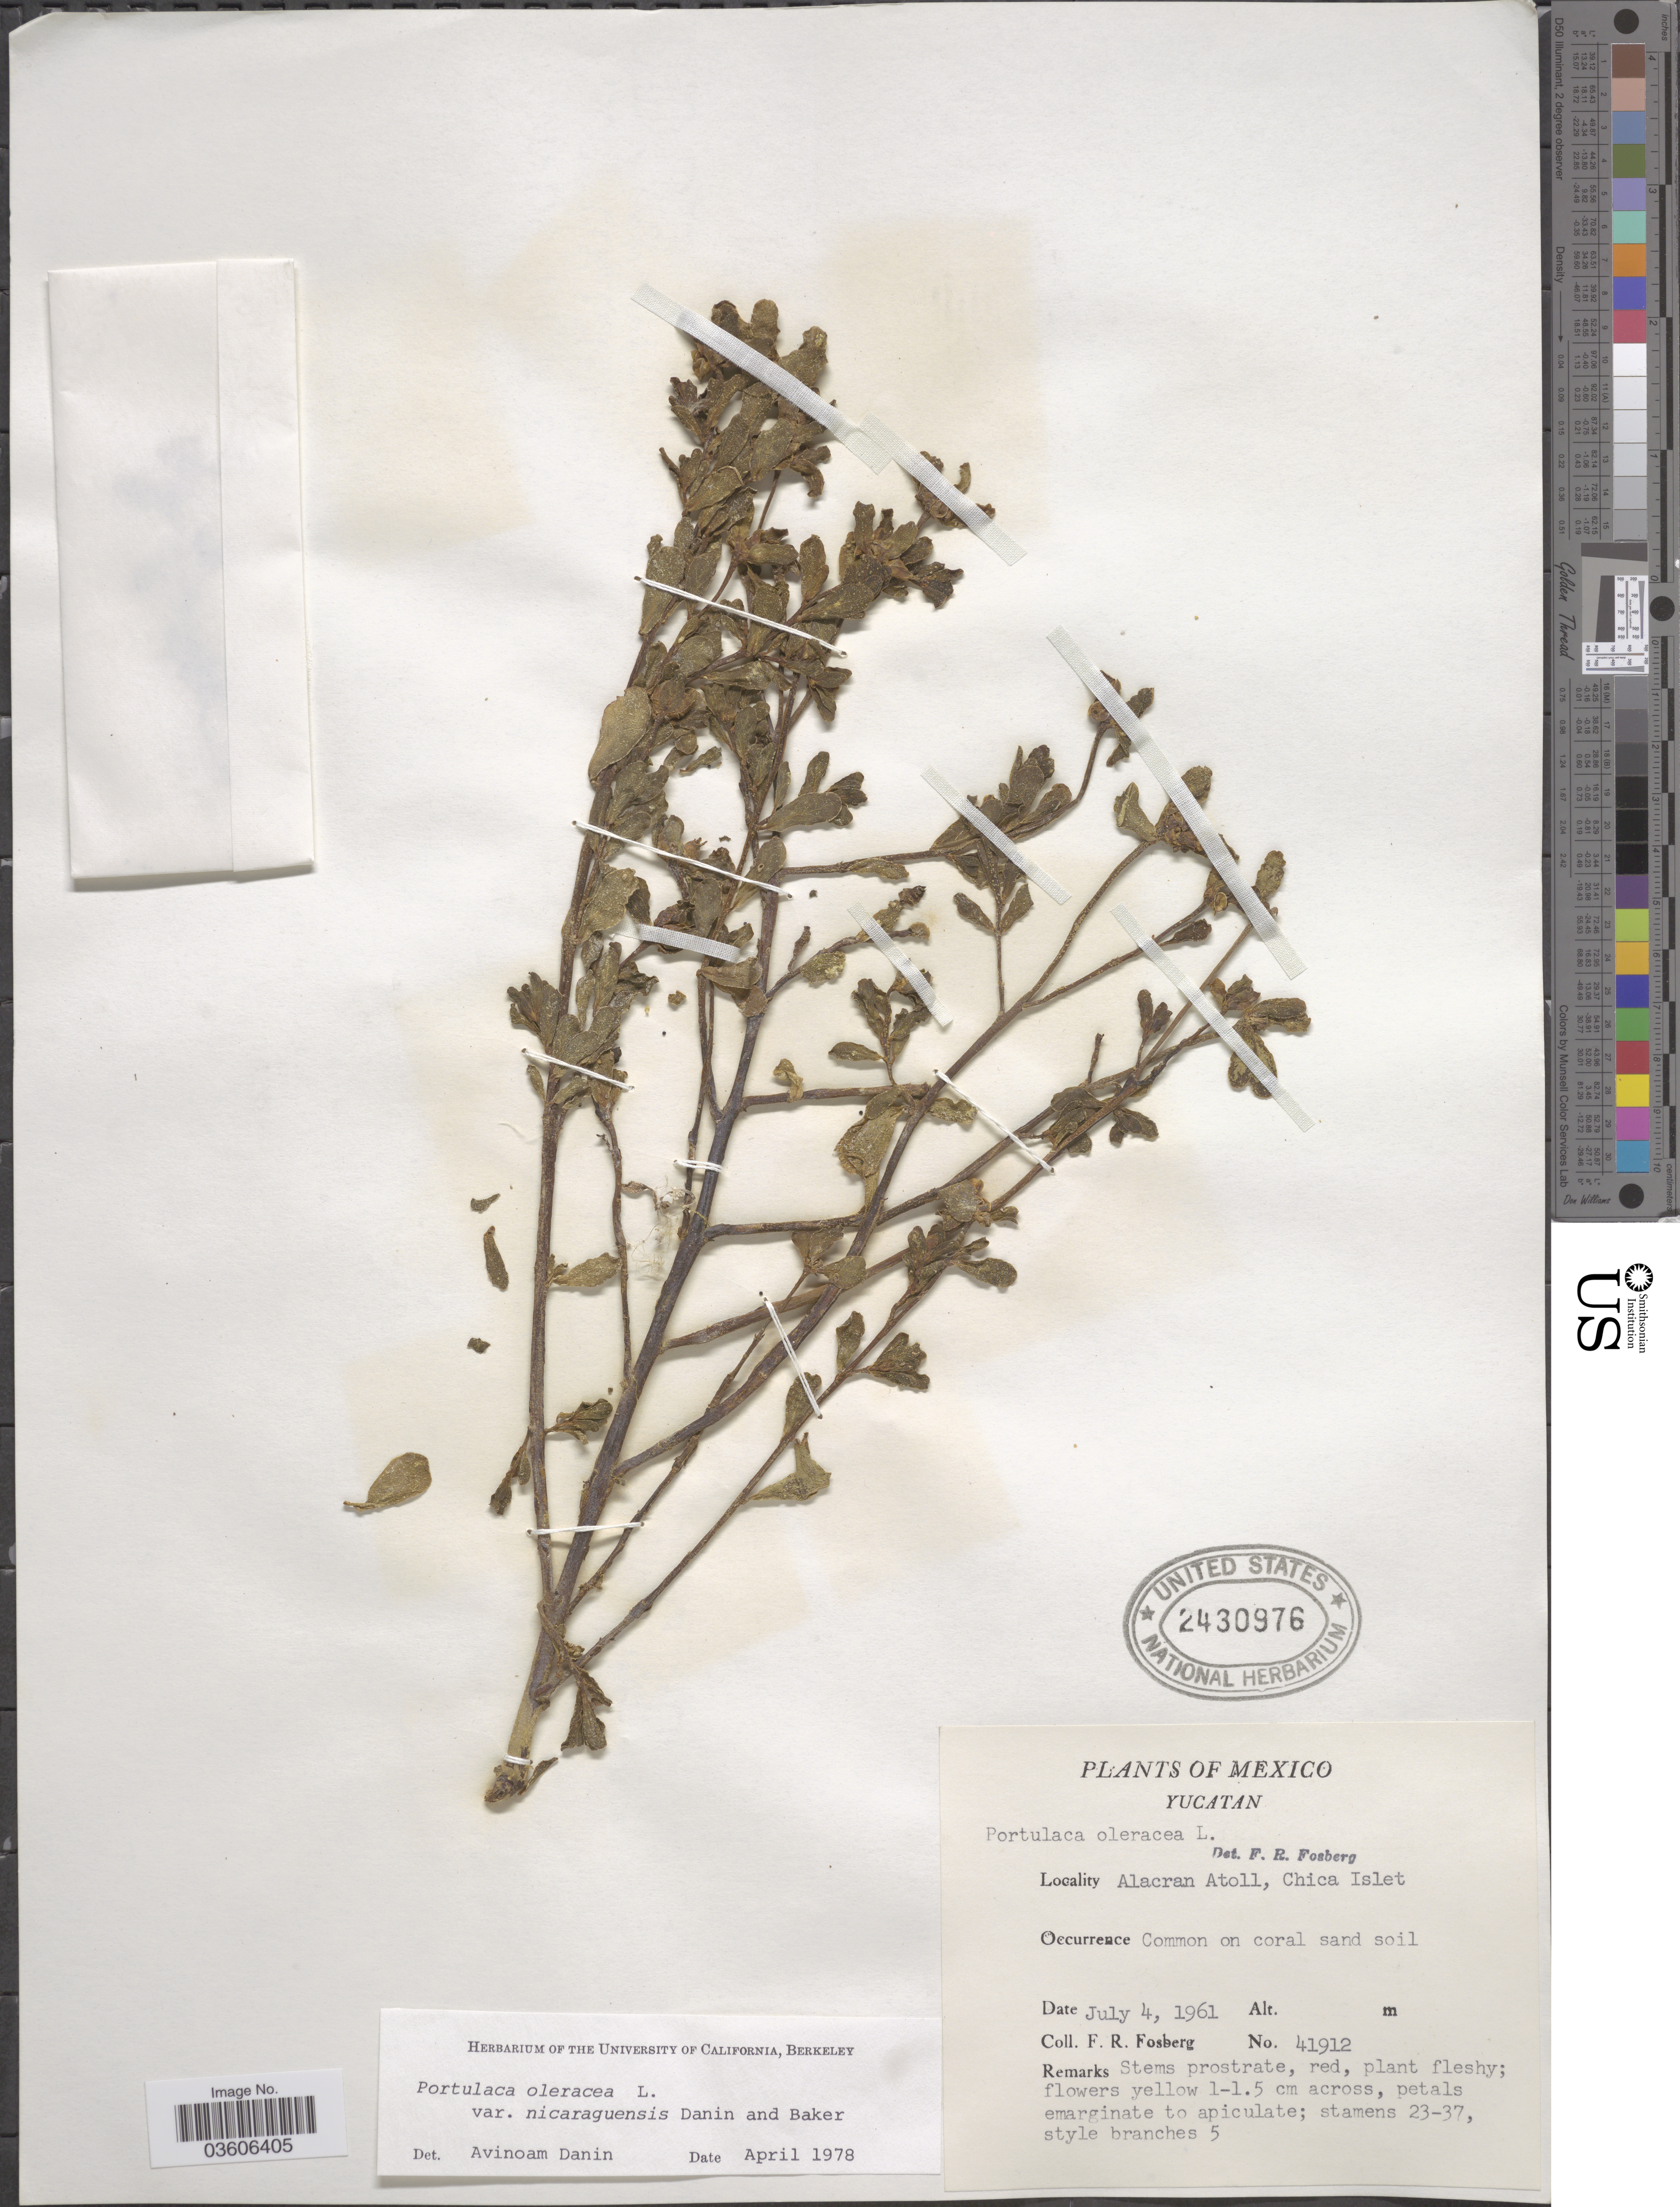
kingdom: Plantae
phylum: Tracheophyta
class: Magnoliopsida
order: Caryophyllales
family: Portulacaceae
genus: Portulaca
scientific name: Portulaca oleracea var. nicaraguensis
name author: Danin & H.G. Baker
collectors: F. R. Fosberg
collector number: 41912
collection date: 1961-07-04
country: Mexico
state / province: Yucatán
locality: Alacran Atoll, Chica Islet.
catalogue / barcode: US 2430976